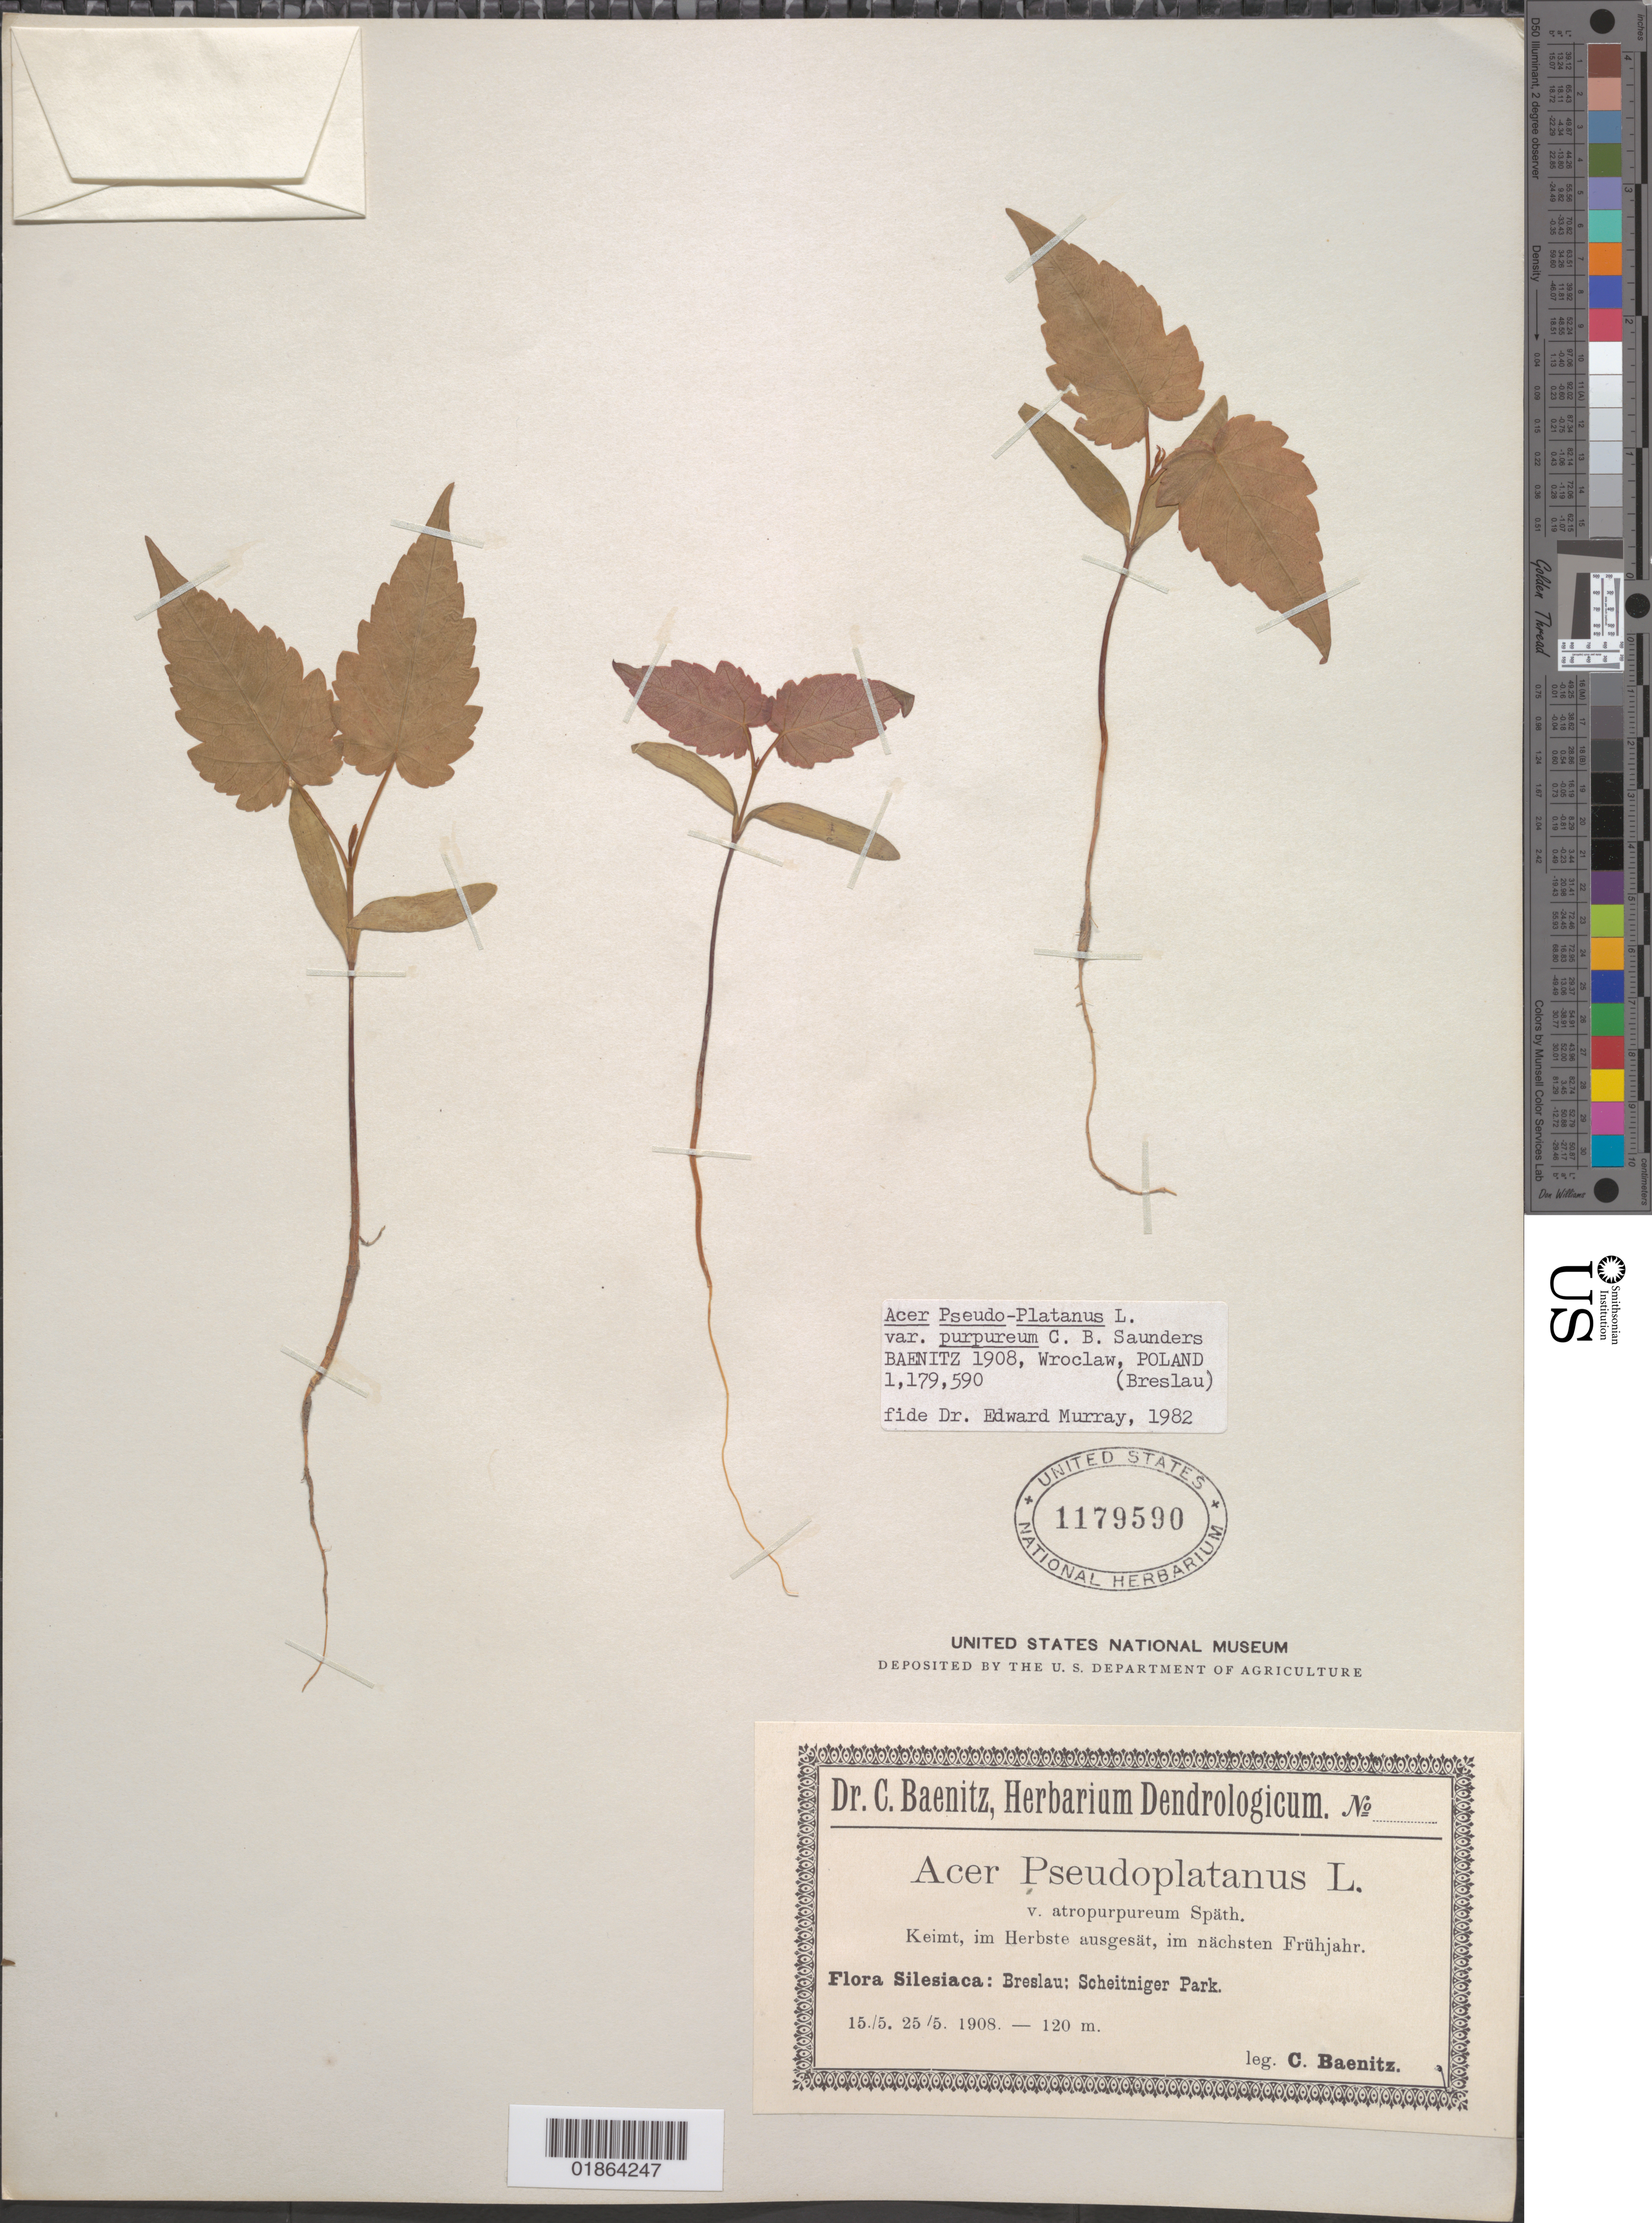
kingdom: Plantae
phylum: Tracheophyta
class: Magnoliopsida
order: Sapindales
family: Sapindaceae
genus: Acer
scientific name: Acer pseudoplatanus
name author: L.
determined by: Murray, Edward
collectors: C. G. Baenitz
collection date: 1908-05-15/1908-05-25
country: Poland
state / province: Dolnoslaskie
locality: Silesiaca: Breslau [Wrocław]; Scheitniger Park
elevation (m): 120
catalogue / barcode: US 1179590